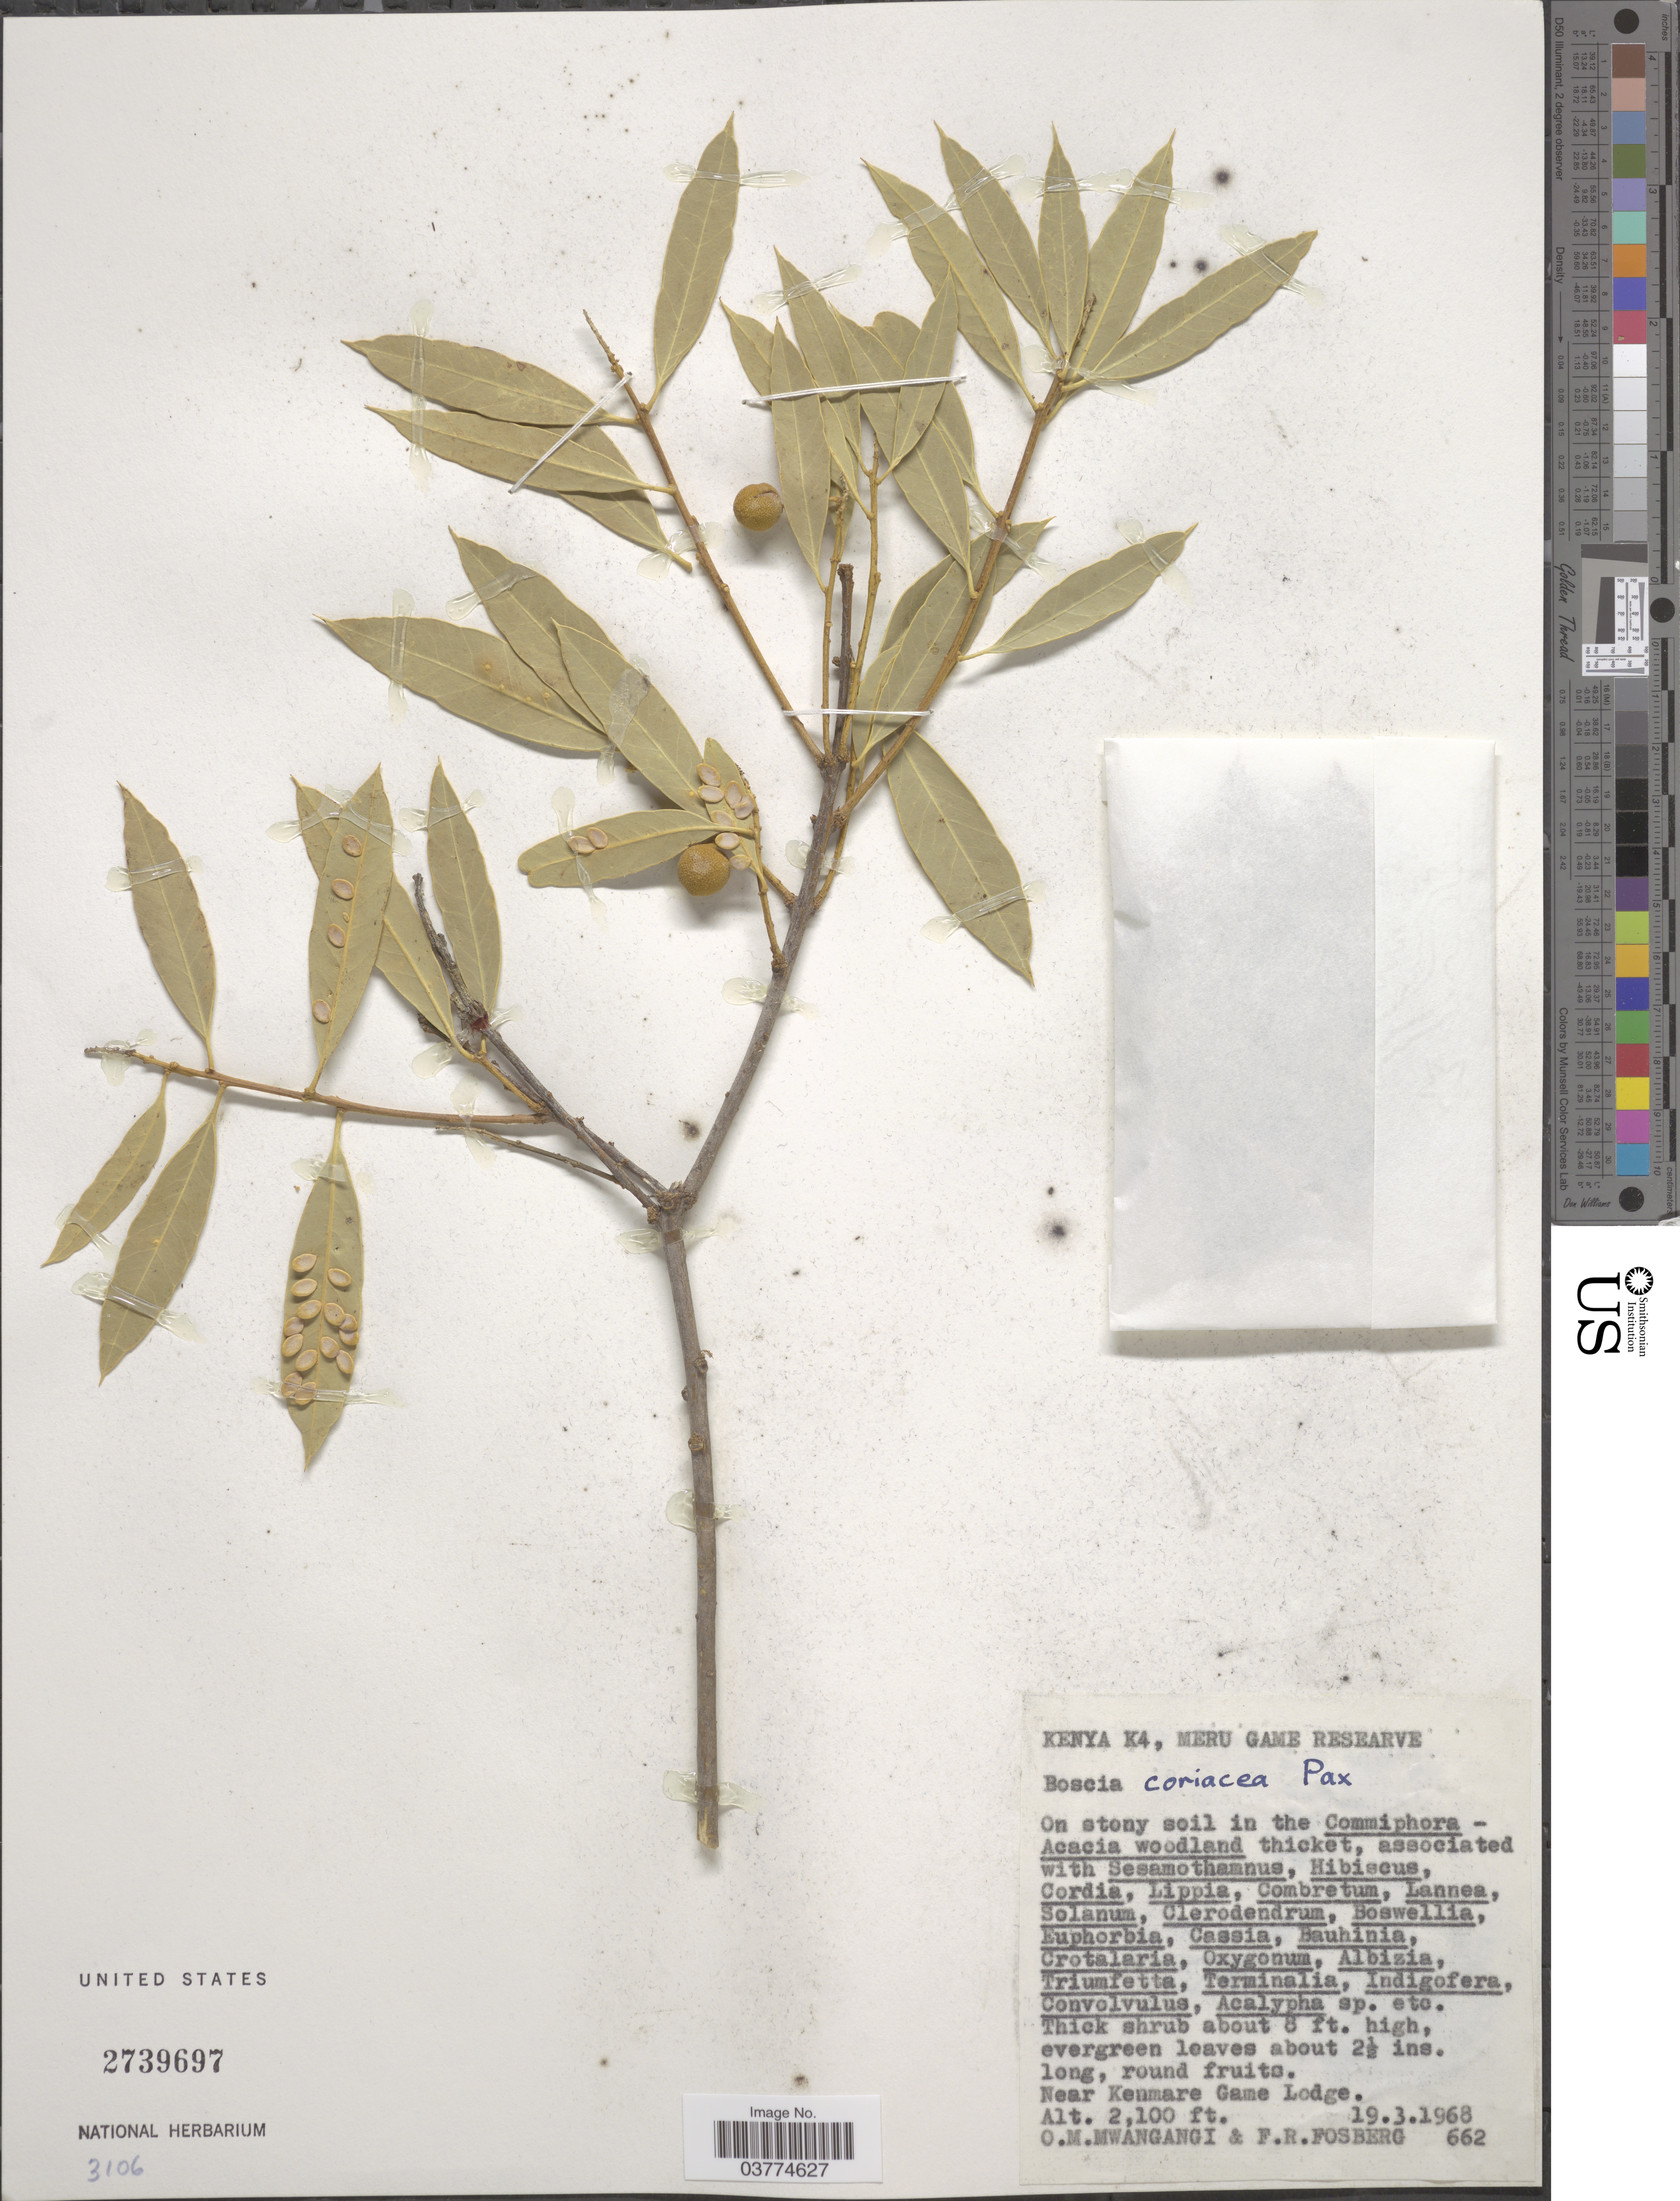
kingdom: Plantae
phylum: Tracheophyta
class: Magnoliopsida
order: Brassicales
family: Capparaceae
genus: Boscia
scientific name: Boscia coriacea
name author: Graells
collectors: O. M. Mwangangi & F. R. Fosberg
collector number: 662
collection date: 1968-03-19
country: Kenya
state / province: Meru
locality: K4, Meru Game Researve. Near Kenmare Game Lodge.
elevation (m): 640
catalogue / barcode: US 2739697